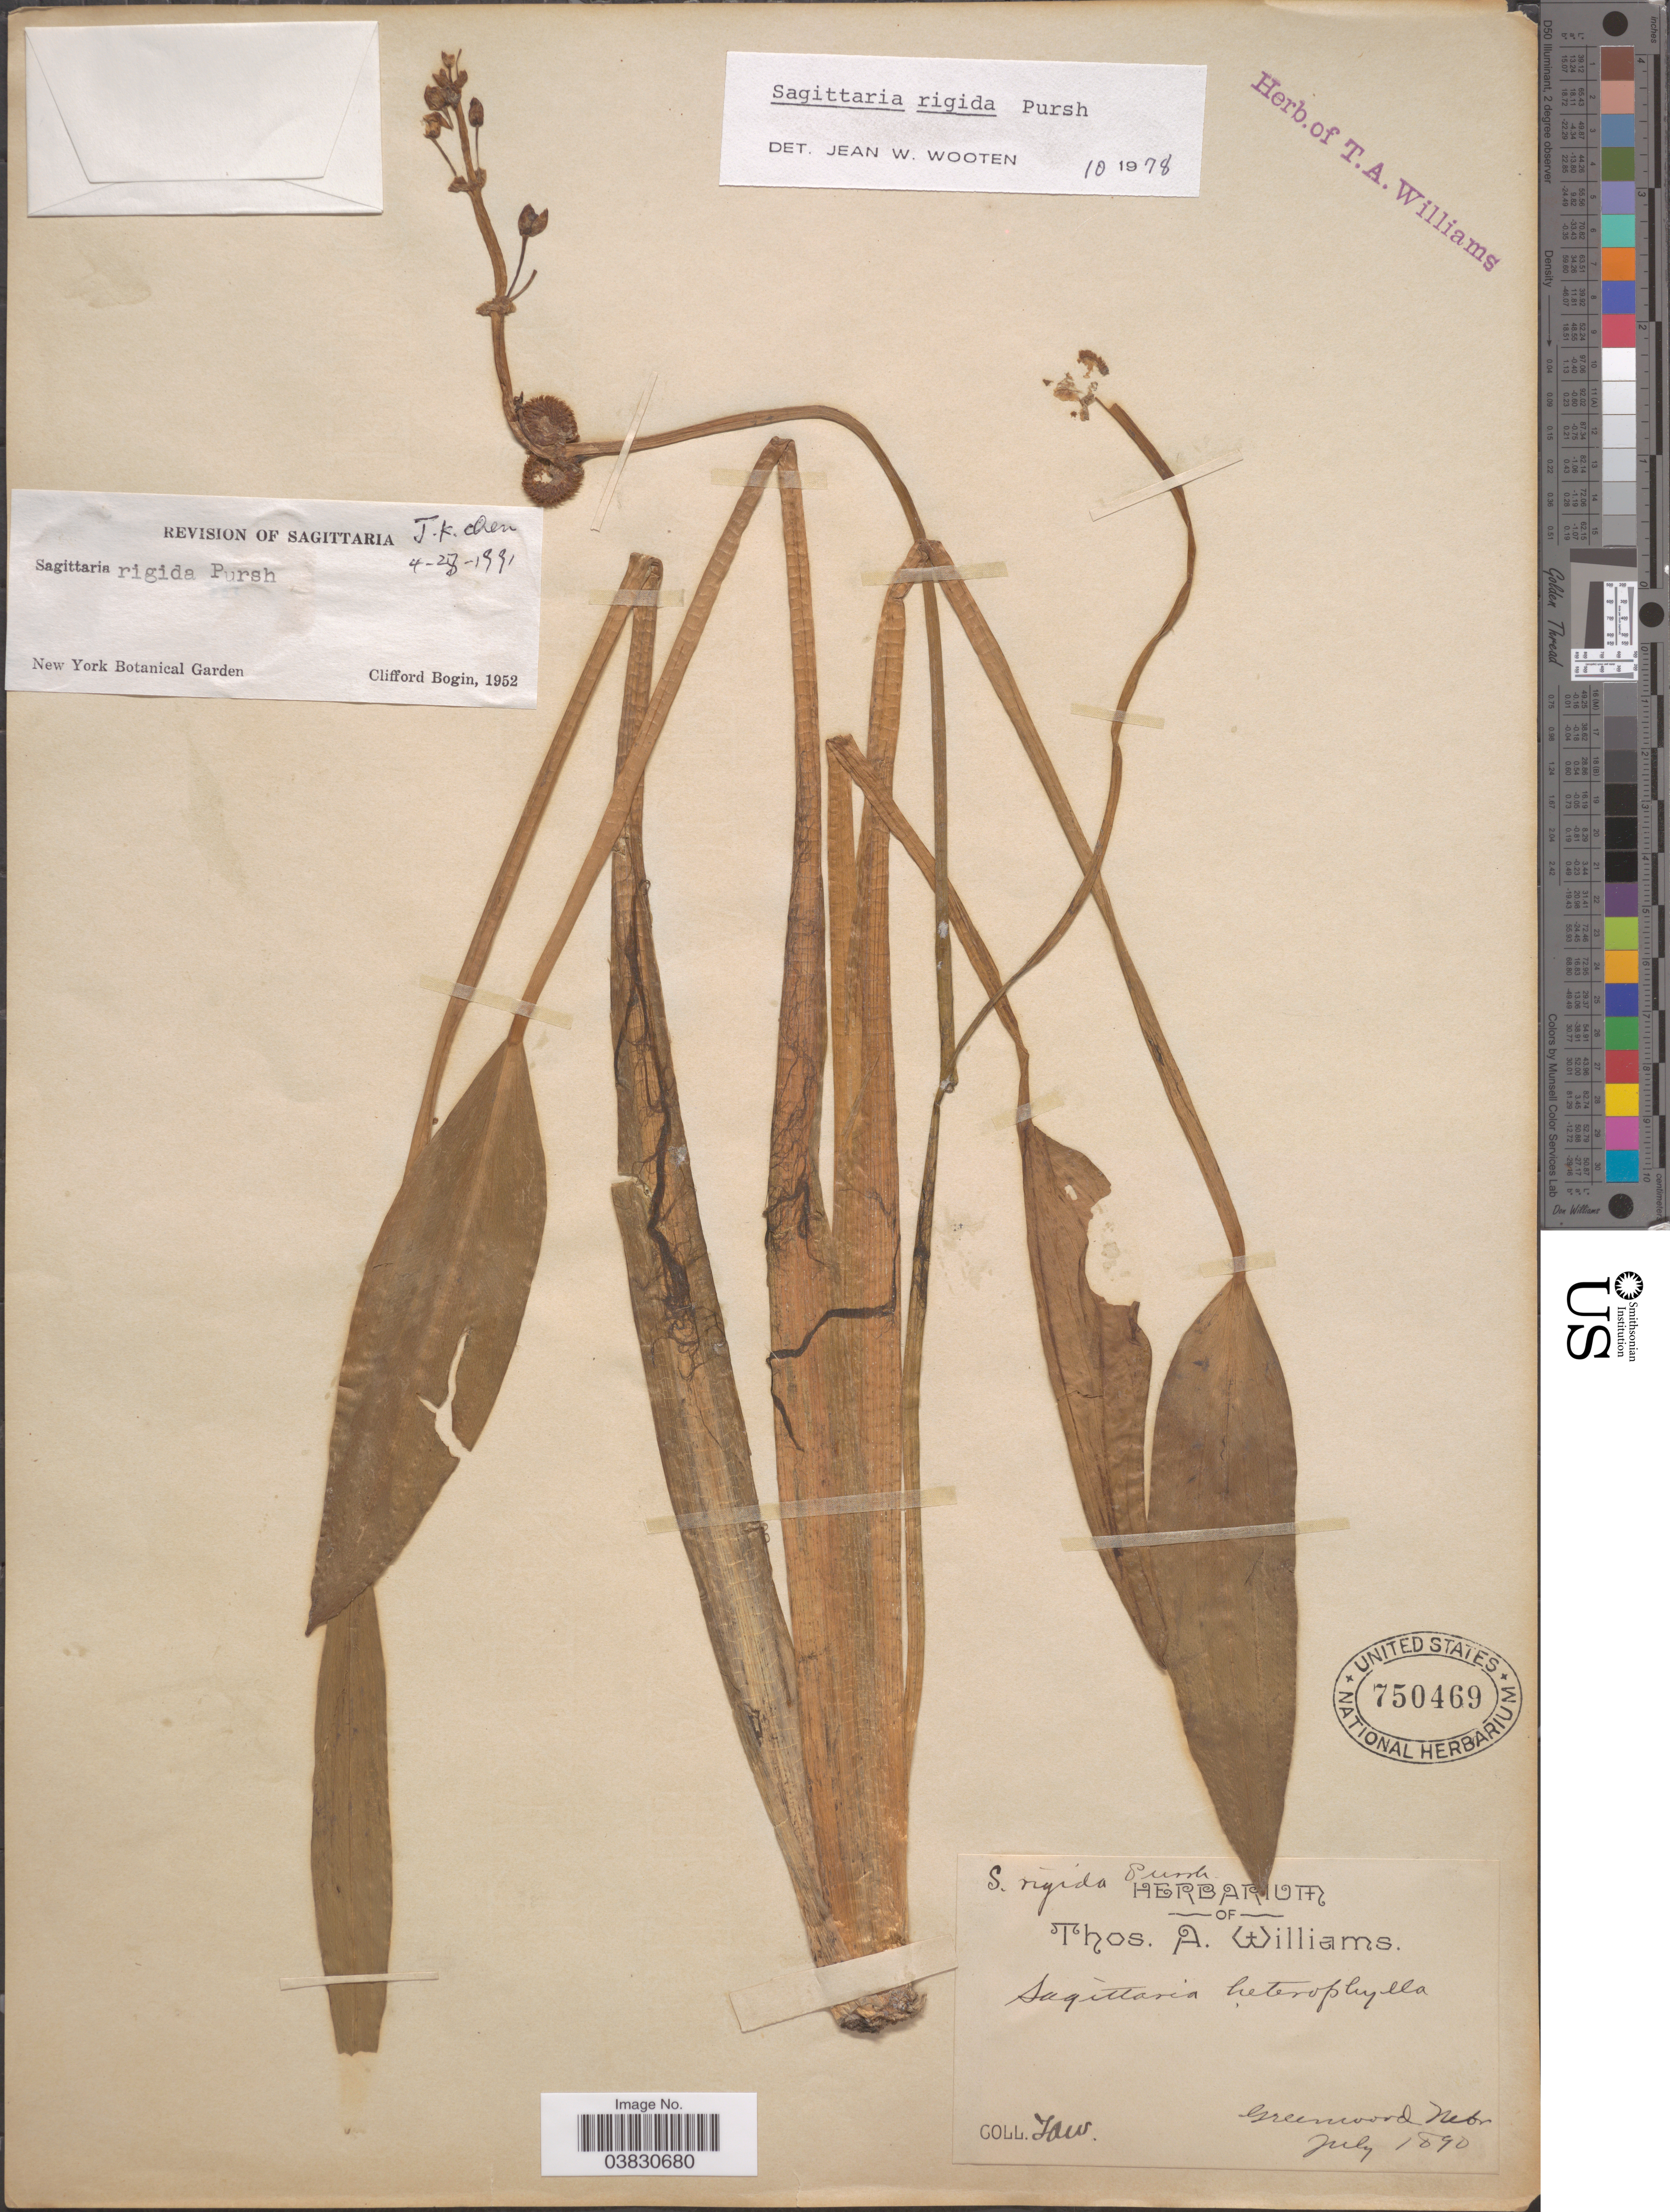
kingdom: Plantae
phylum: Tracheophyta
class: Liliopsida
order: Alismatales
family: Alismataceae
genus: Sagittaria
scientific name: Sagittaria rigida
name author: Pursh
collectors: T. A. Williams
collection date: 1890-07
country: United States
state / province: Nebraska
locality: Greenwood.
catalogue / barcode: US 750469